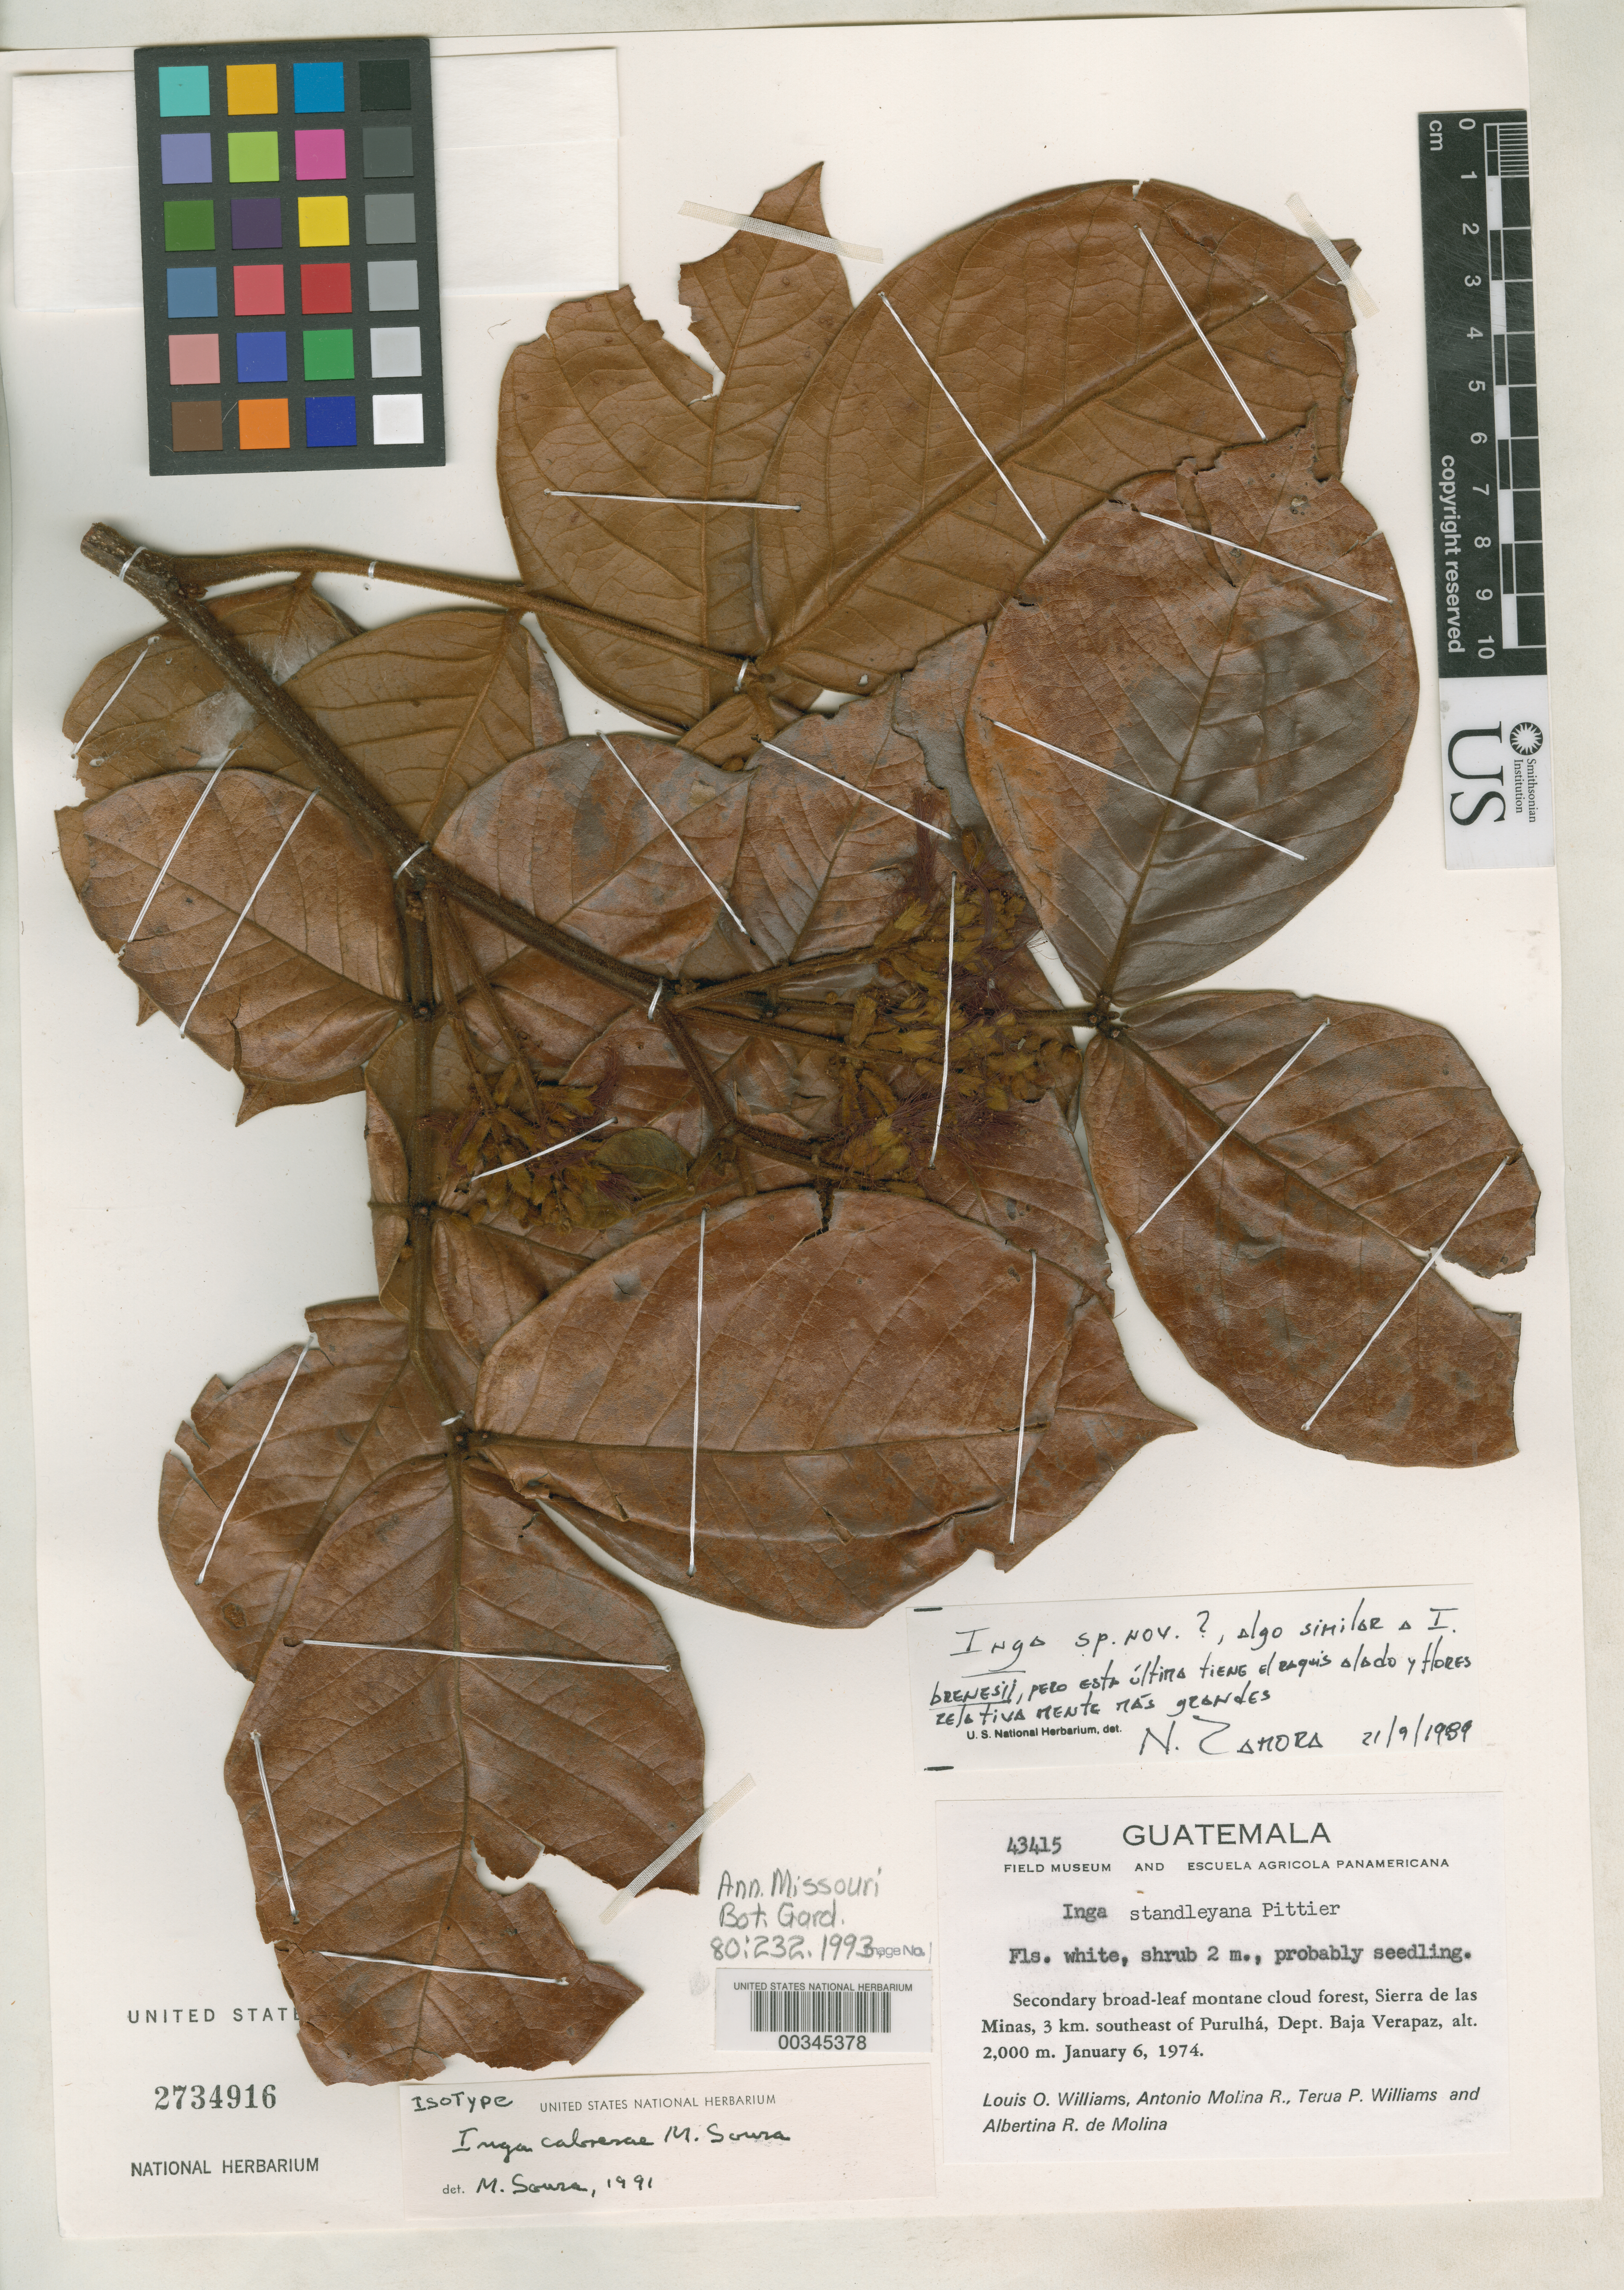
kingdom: Plantae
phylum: Tracheophyta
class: Magnoliopsida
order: Fabales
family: Fabaceae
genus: Inga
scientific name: Inga cabrerae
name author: M. Sousa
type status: Isotype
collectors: L. O. Williams, A. Molina R., T. P. Williams & A. R. Molina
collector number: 43415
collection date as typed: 06 Jan 1974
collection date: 1974-01-06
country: Guatemala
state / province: Baja Verapaz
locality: Sierra de las Minas, 3 km SE of Purulka.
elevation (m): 2000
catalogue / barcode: US 2734916